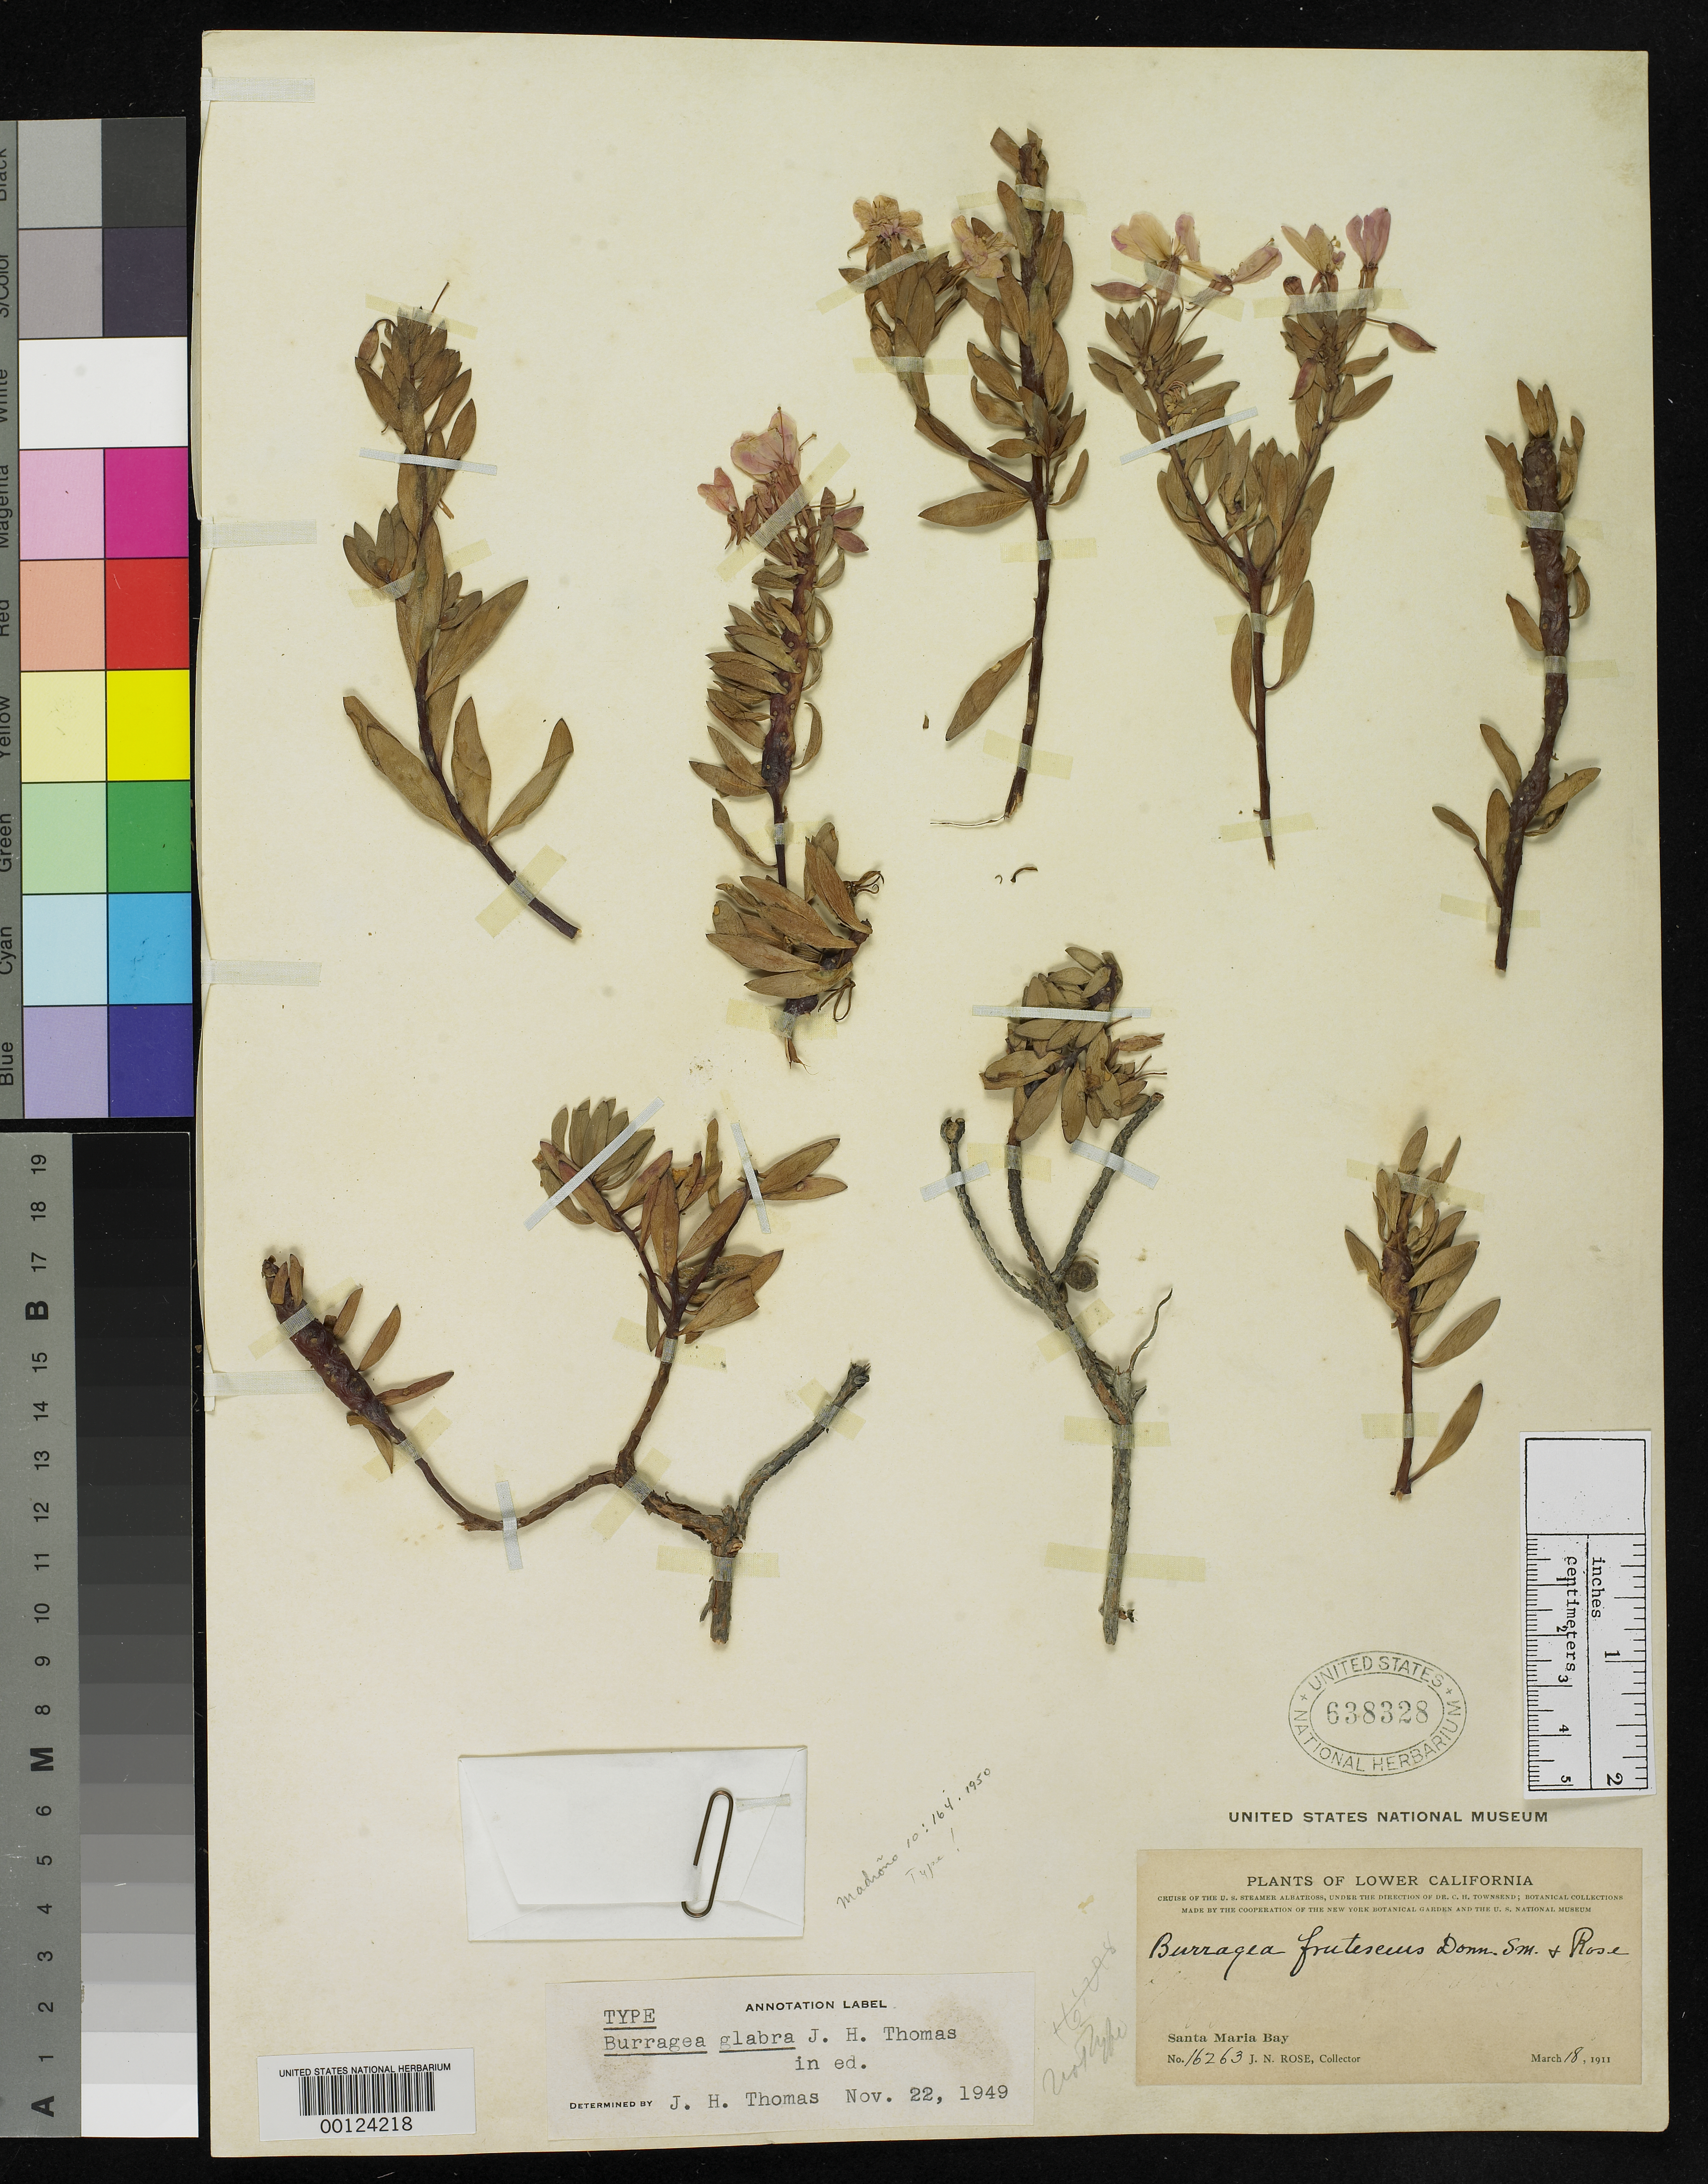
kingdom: Plantae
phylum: Tracheophyta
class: Magnoliopsida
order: Myrtales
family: Onagraceae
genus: Burragea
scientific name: Burragea glabra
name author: J.H. Thomas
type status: Holotype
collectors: J. N. Rose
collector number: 16263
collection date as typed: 18 Mar 1911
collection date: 1911-03-18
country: Mexico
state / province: Baja California Sur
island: Santa Magdalena .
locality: Santa Maria Bay.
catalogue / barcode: US 638328